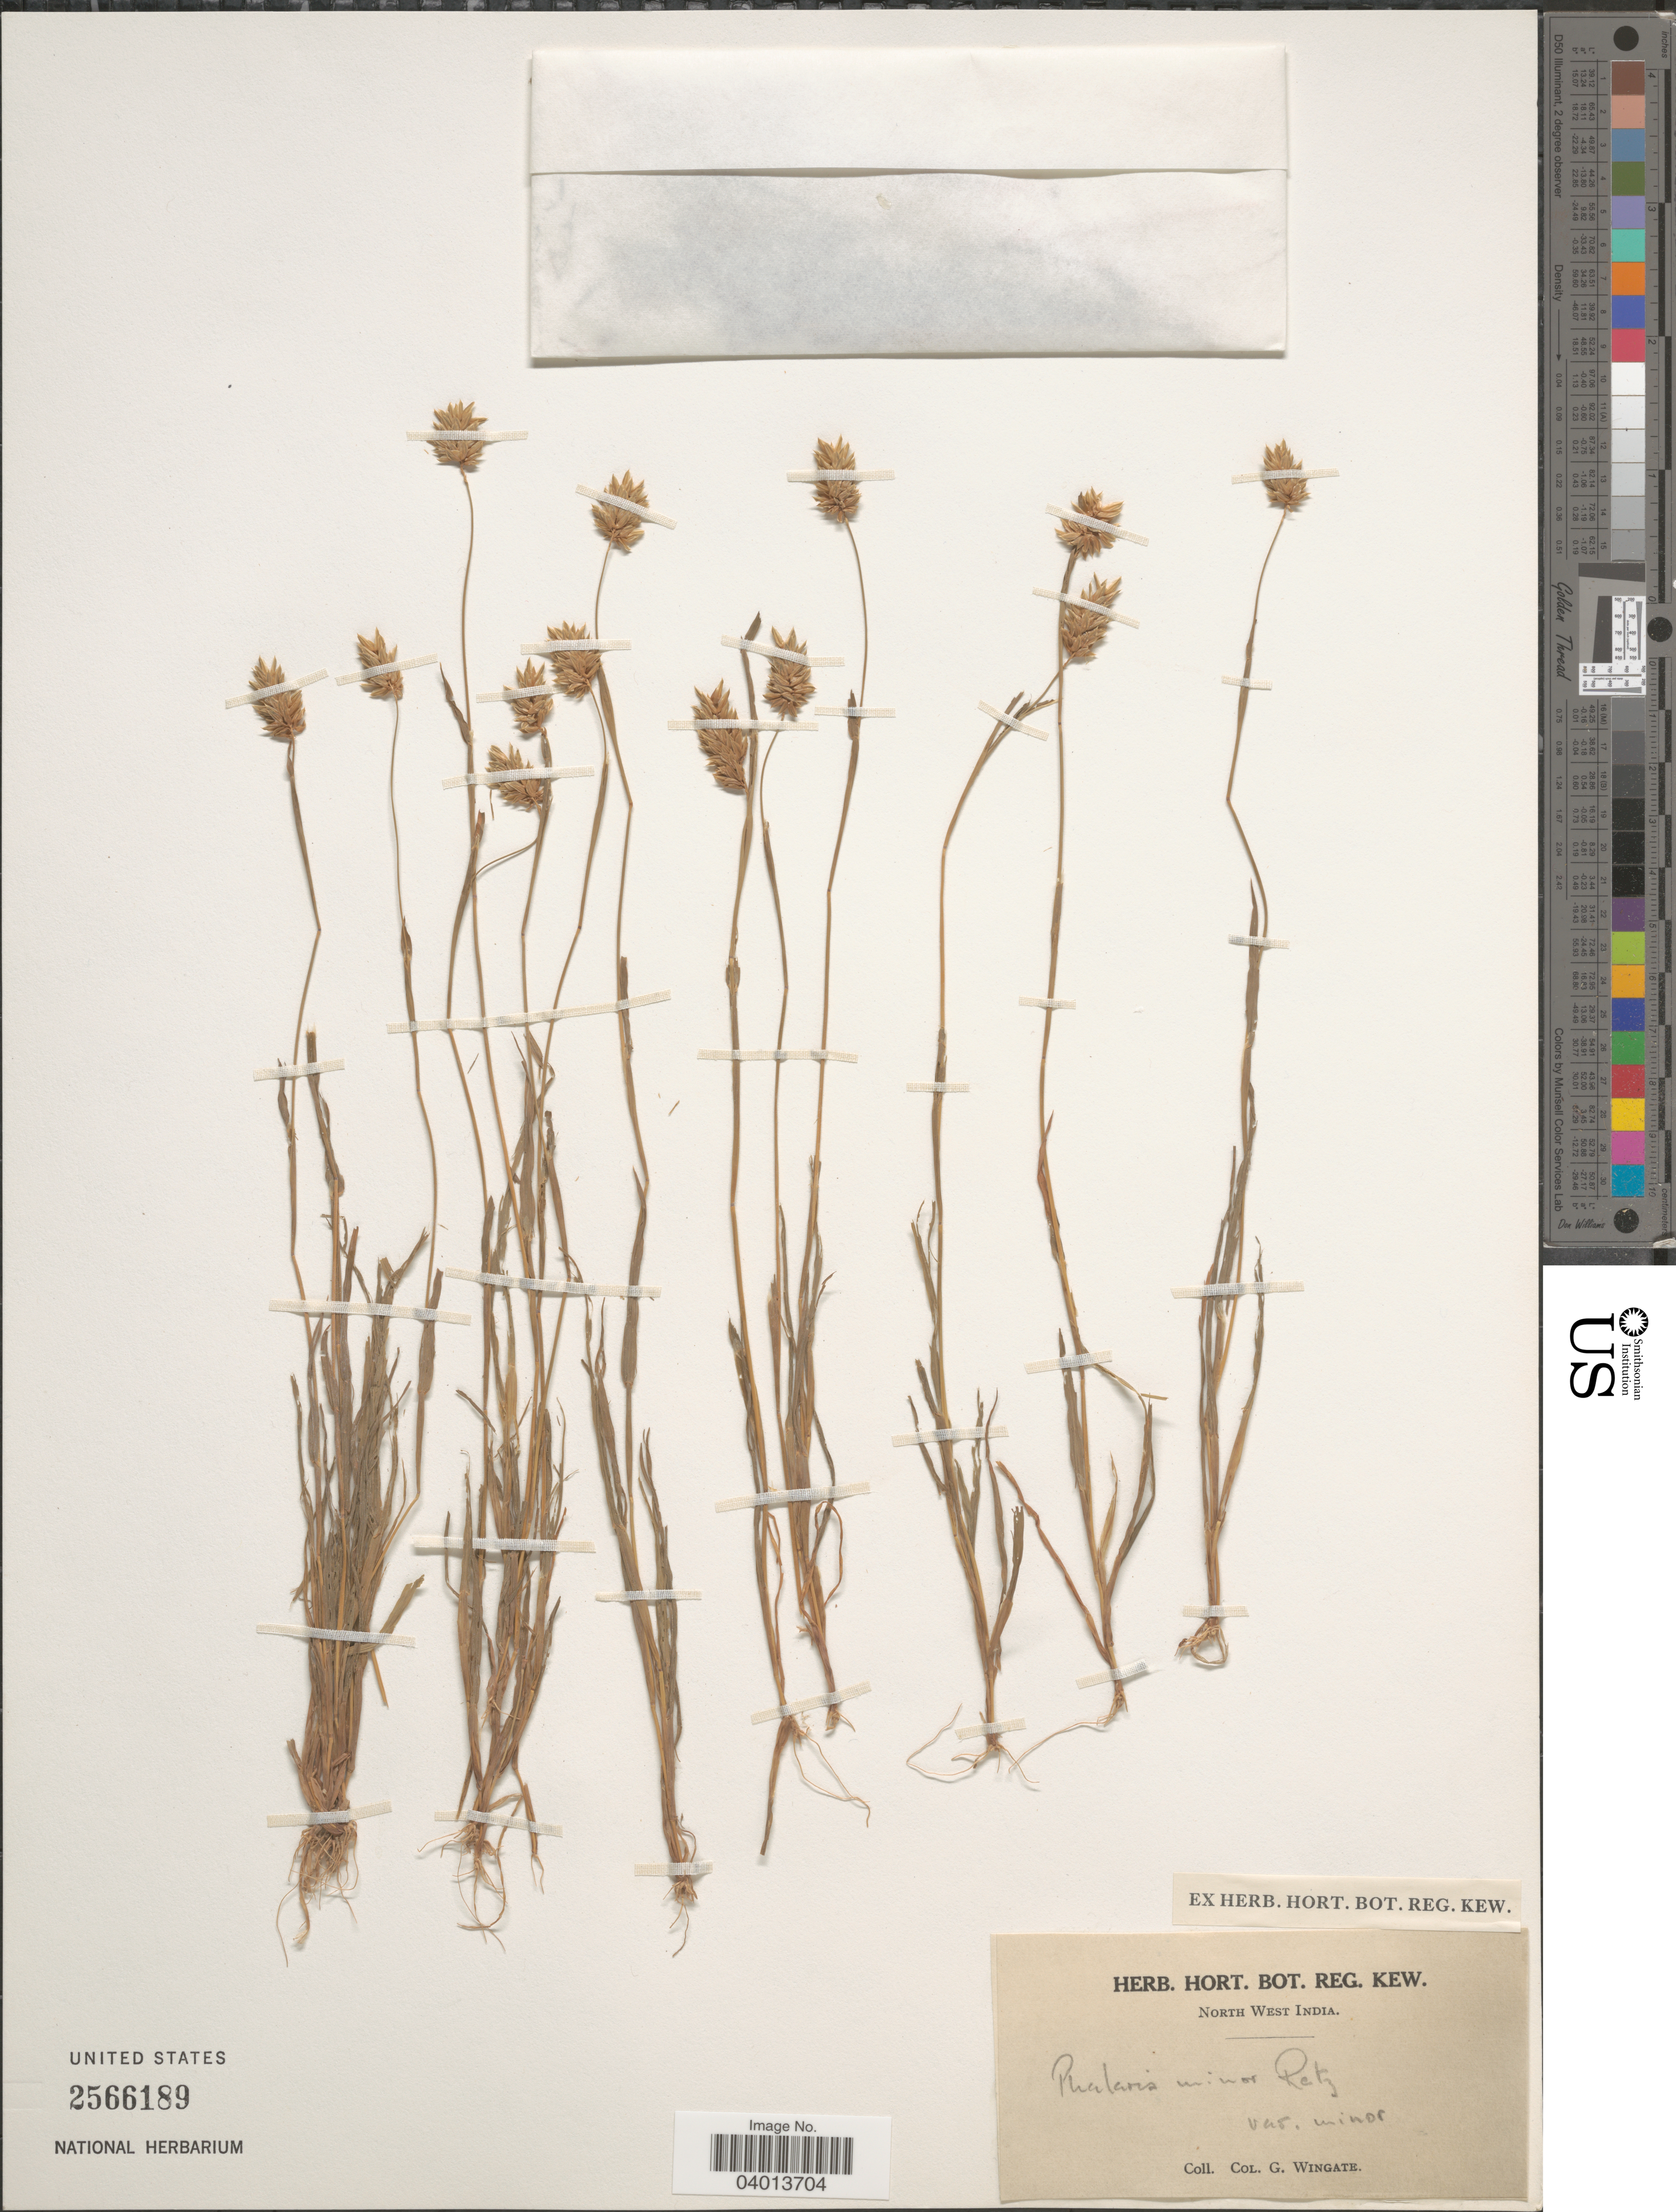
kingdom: Plantae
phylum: Tracheophyta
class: Liliopsida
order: Poales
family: Poaceae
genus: Phalaris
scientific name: Phalaris minor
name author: Retz.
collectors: G. Wingate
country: India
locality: North West India.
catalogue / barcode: US 2566189